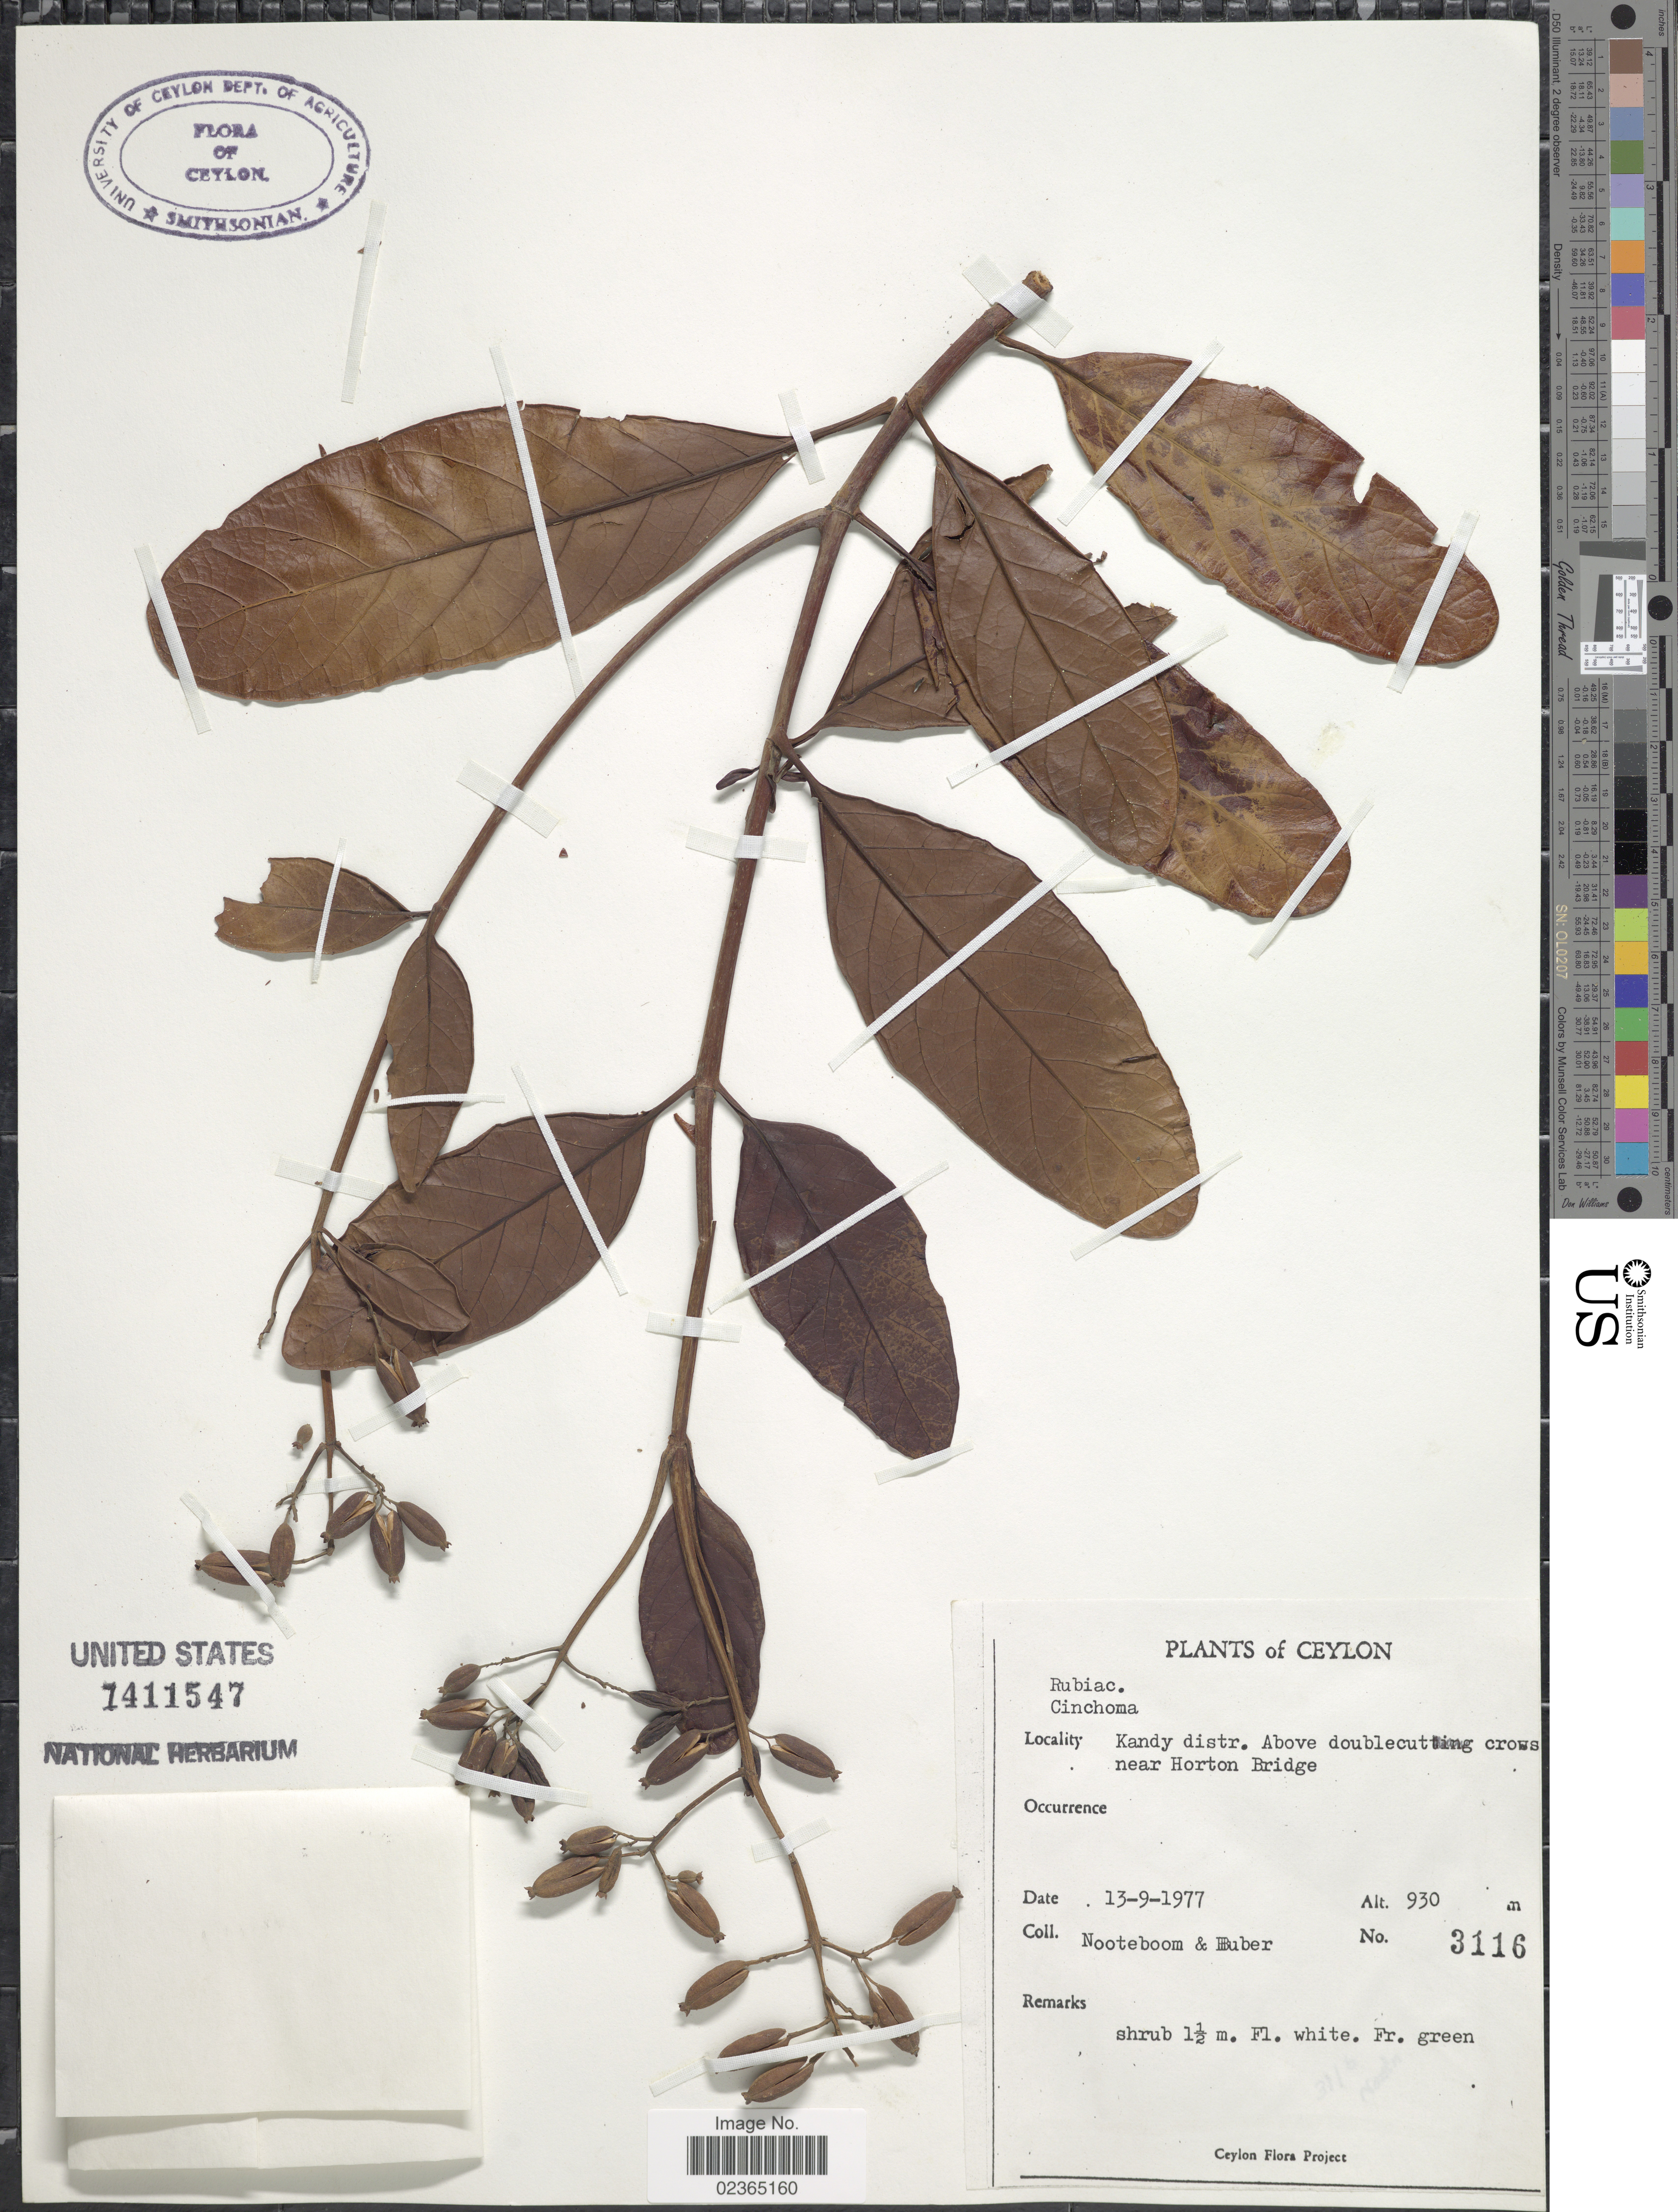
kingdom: Plantae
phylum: Tracheophyta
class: Magnoliopsida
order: Gentianales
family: Rubiaceae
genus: Cinchona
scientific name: Cinchona sp.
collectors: Nooteboom, -- & Huber, --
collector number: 3116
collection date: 1977-09-13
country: Sri Lanka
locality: Ceylon, Kandy distr. Above doublecut crows near Horton Bridge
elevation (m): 930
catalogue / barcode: US 1411547